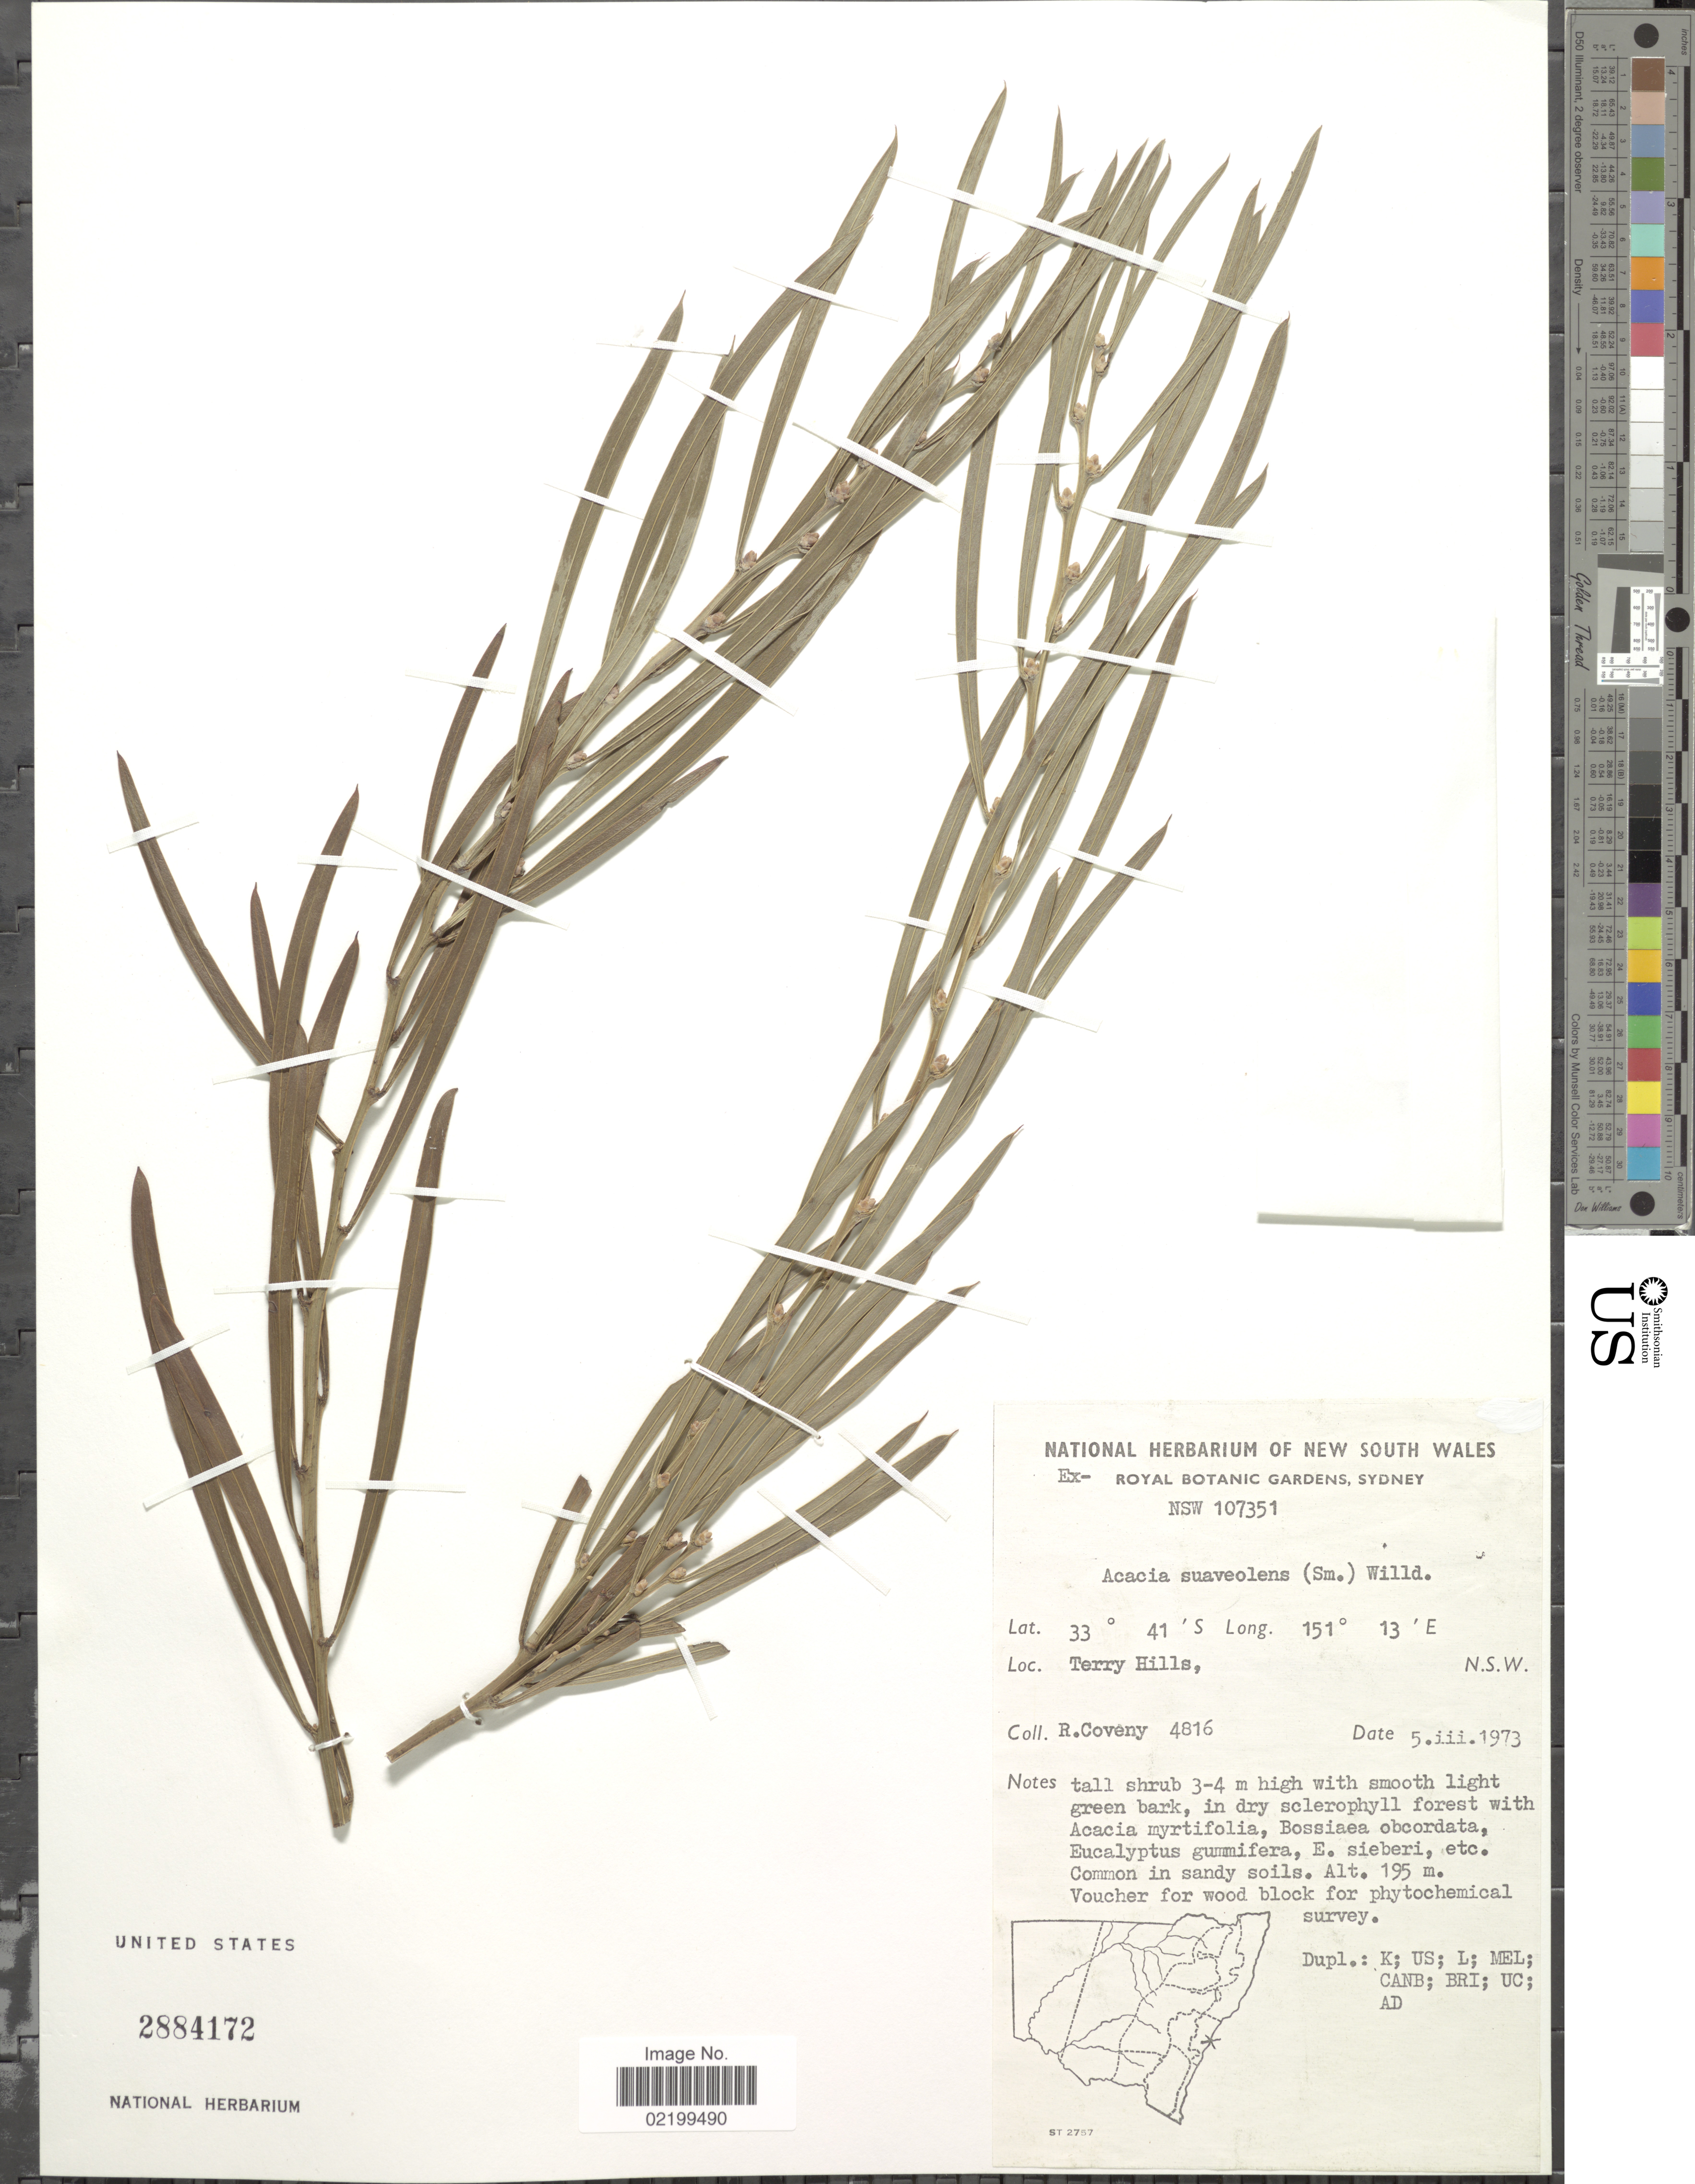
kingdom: Plantae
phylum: Tracheophyta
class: Magnoliopsida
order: Fabales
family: Fabaceae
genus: Acacia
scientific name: Acacia suaveolens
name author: (Sm.) Willd.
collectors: R. Coveny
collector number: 4816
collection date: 1973-03-05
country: Australia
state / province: New South Wales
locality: Terry Hills, N.S.W.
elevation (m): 195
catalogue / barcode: US 2884172